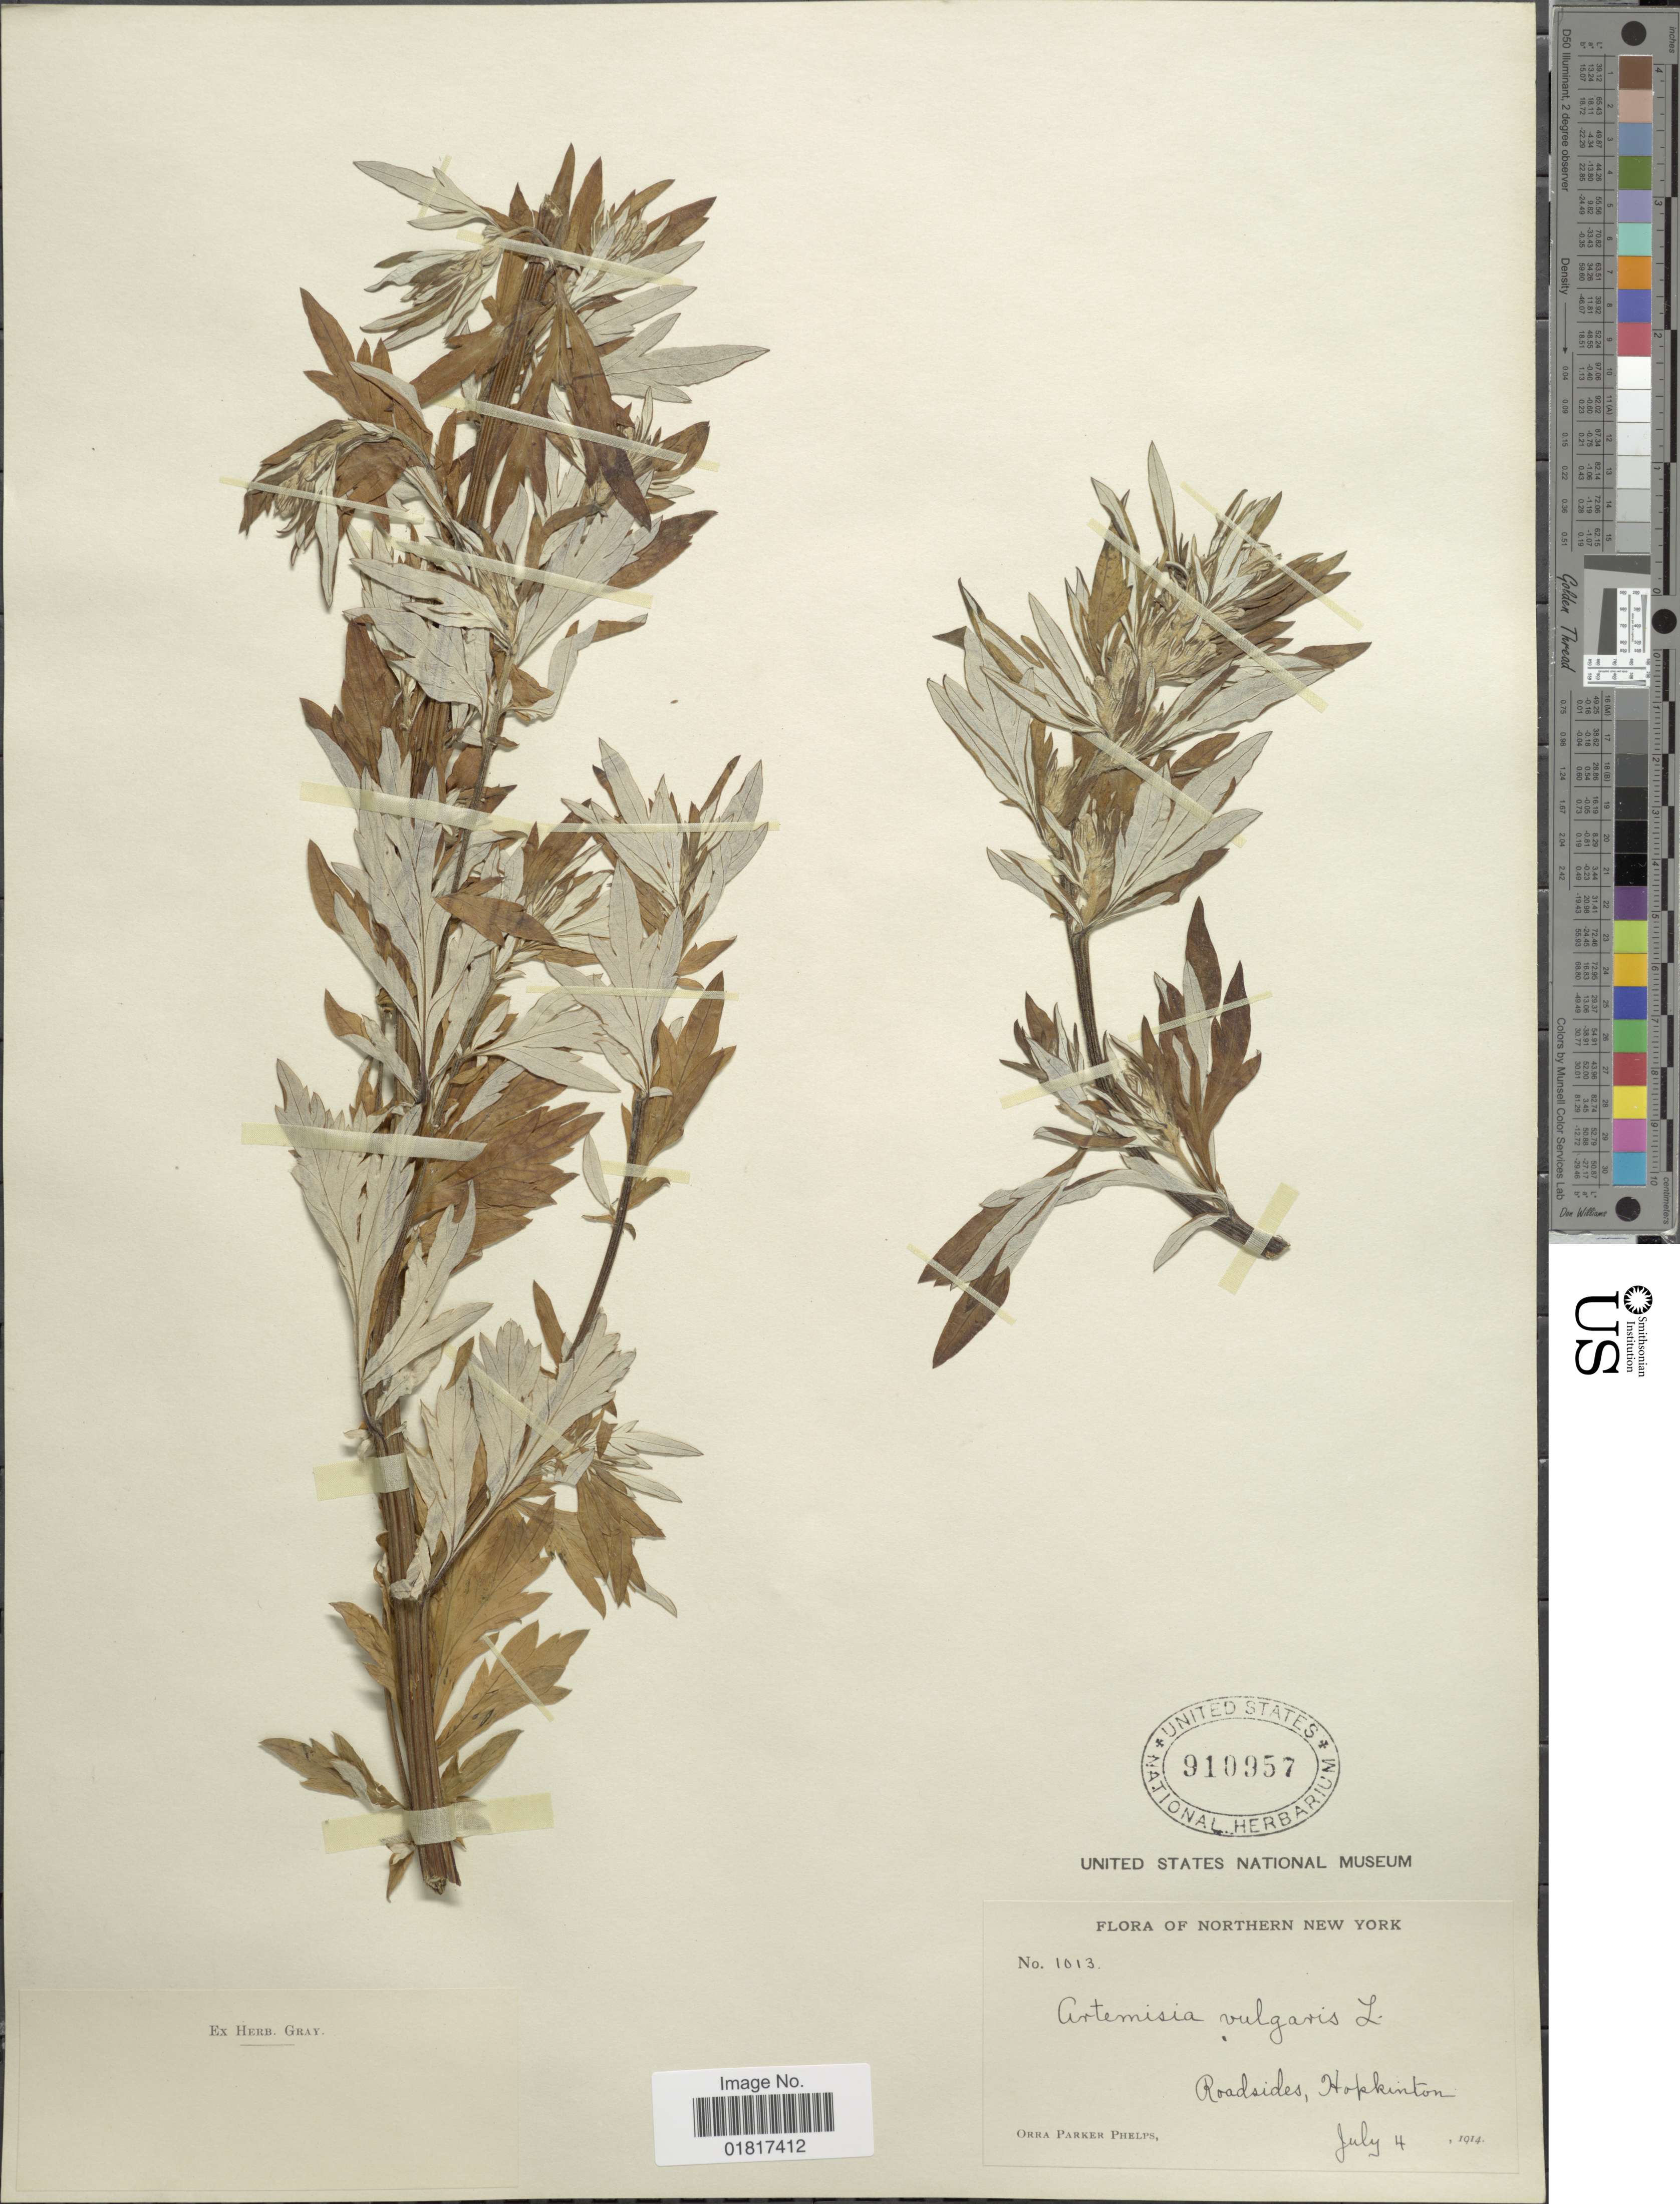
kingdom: Plantae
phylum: Tracheophyta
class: Magnoliopsida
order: Asterales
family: Asteraceae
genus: Artemisia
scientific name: Artemisia vulgaris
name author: L.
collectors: O. P. Phelps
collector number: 1013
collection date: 1914-07-04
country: United States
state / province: New York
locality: Northern New York, Roadsides, Hopkinton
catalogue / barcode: US 910957